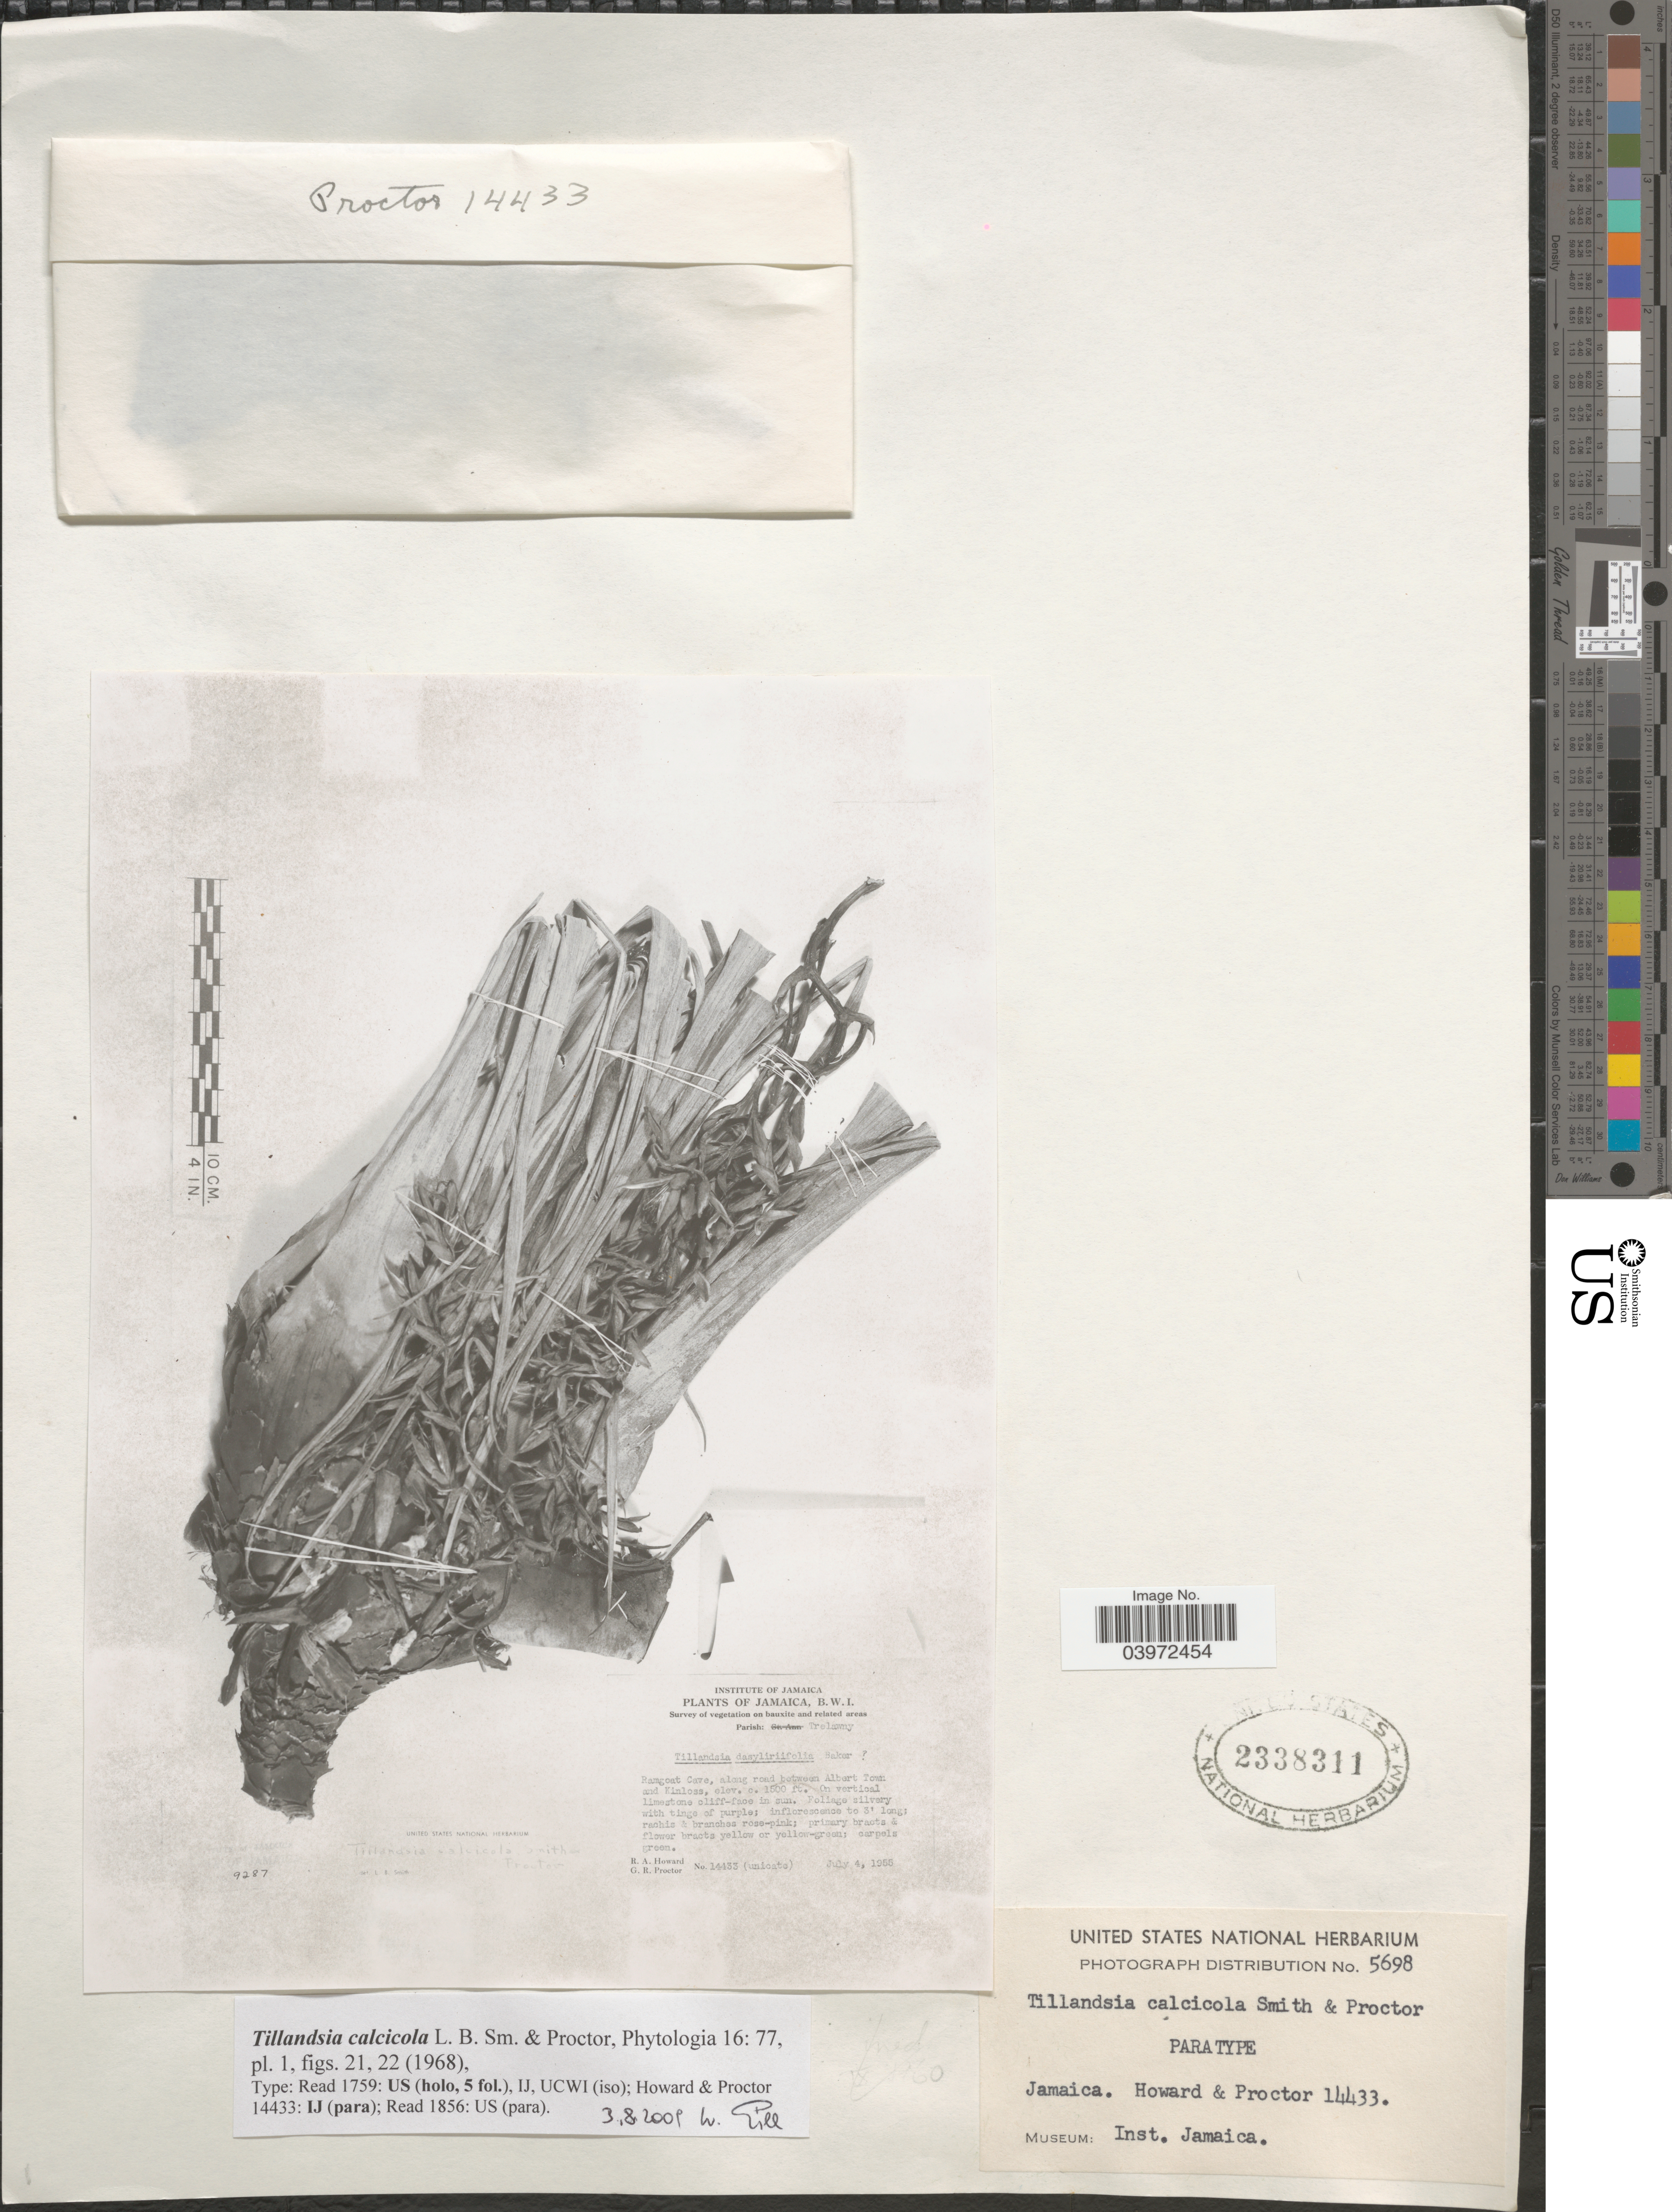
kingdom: Plantae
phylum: Tracheophyta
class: Liliopsida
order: Poales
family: Bromeliaceae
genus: Tillandsia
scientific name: Tillandsia calcicola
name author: L.B. Sm. & Proctor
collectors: R. A. Howard & G. Proctor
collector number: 14433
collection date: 1955-07-04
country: Jamaica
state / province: Trelawny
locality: B.W.I. Parish: Trelawny. Ramgoat Cave, along road between Albert Town and Kinloss. On vertical limestone cliff-face in sun.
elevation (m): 457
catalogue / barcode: US 2338311